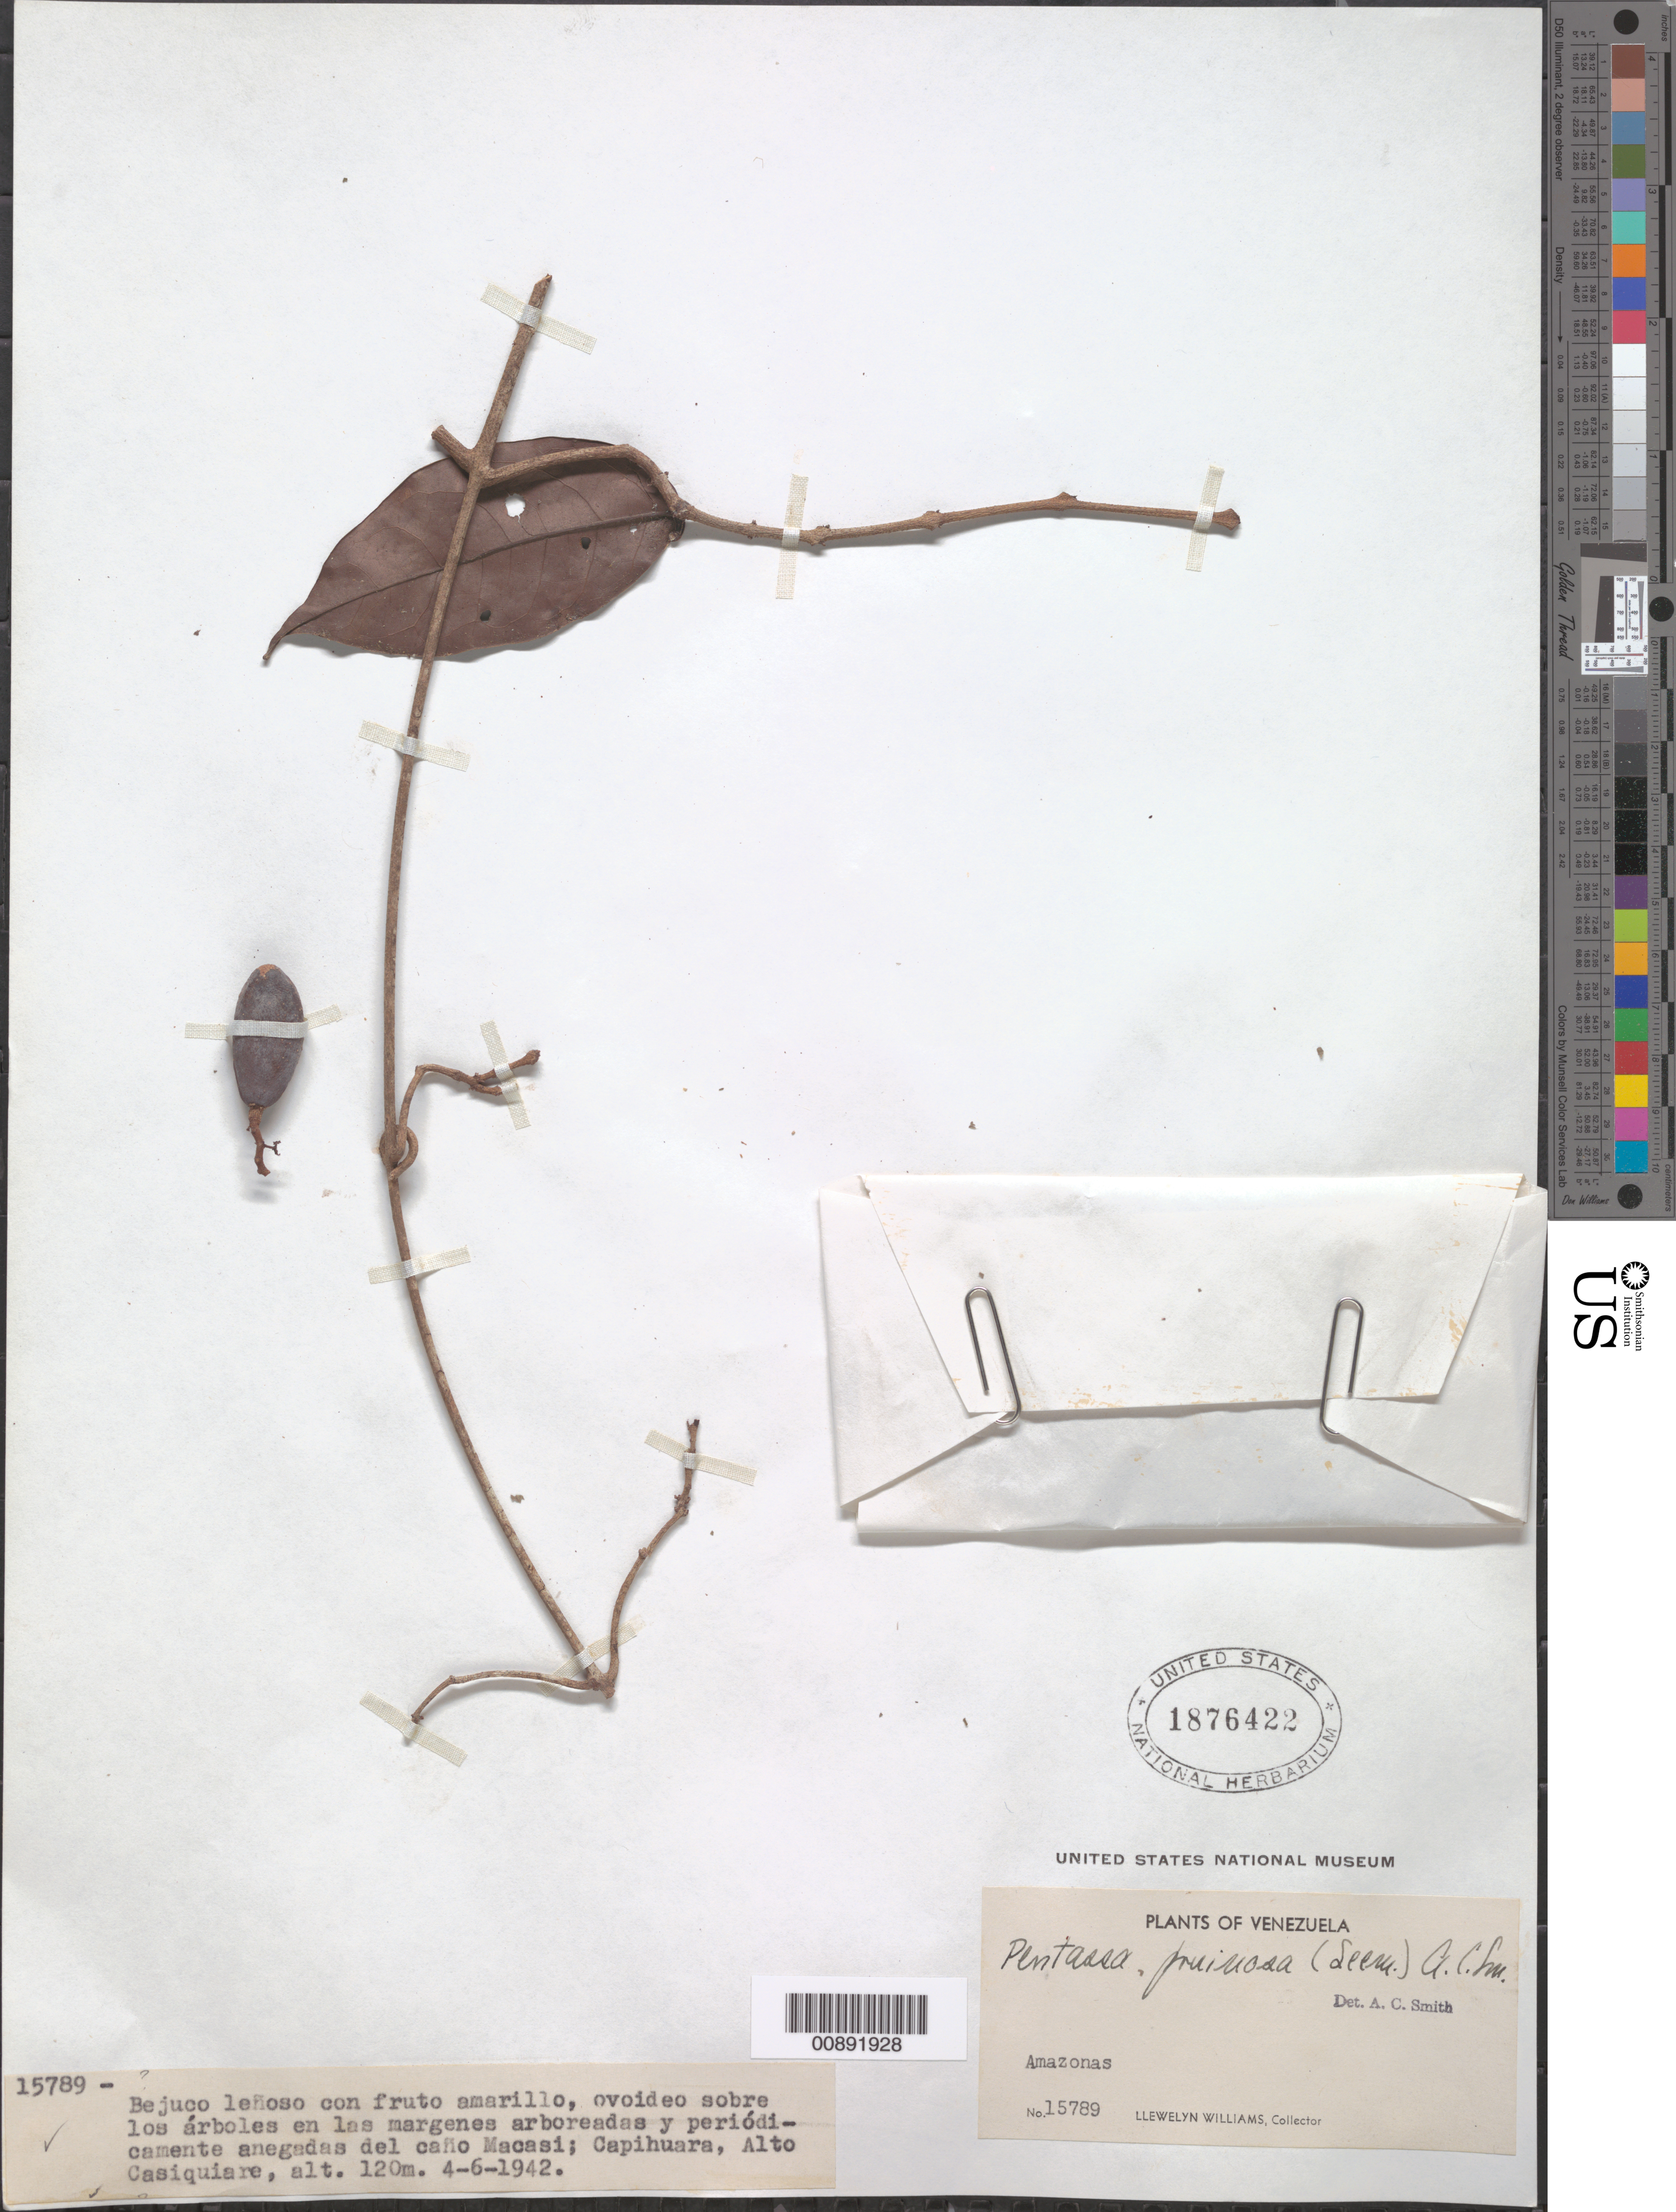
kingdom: Plantae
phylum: Tracheophyta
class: Magnoliopsida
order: Celastrales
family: Celastraceae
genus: Peritassa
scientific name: Peritassa pruinosa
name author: (Seem.) A.C. Sm.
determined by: Smith, A. C.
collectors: Ll. Williams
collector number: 15789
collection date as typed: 4-Jun-42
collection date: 1942-06-04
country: Venezuela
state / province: Amazonas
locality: Caño Macasí, Capihuara, Alto Casiquiare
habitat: Sobre los arboles en las margenes arboreadas y periodicamente anegadas del cano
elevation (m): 120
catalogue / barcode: US 1876422